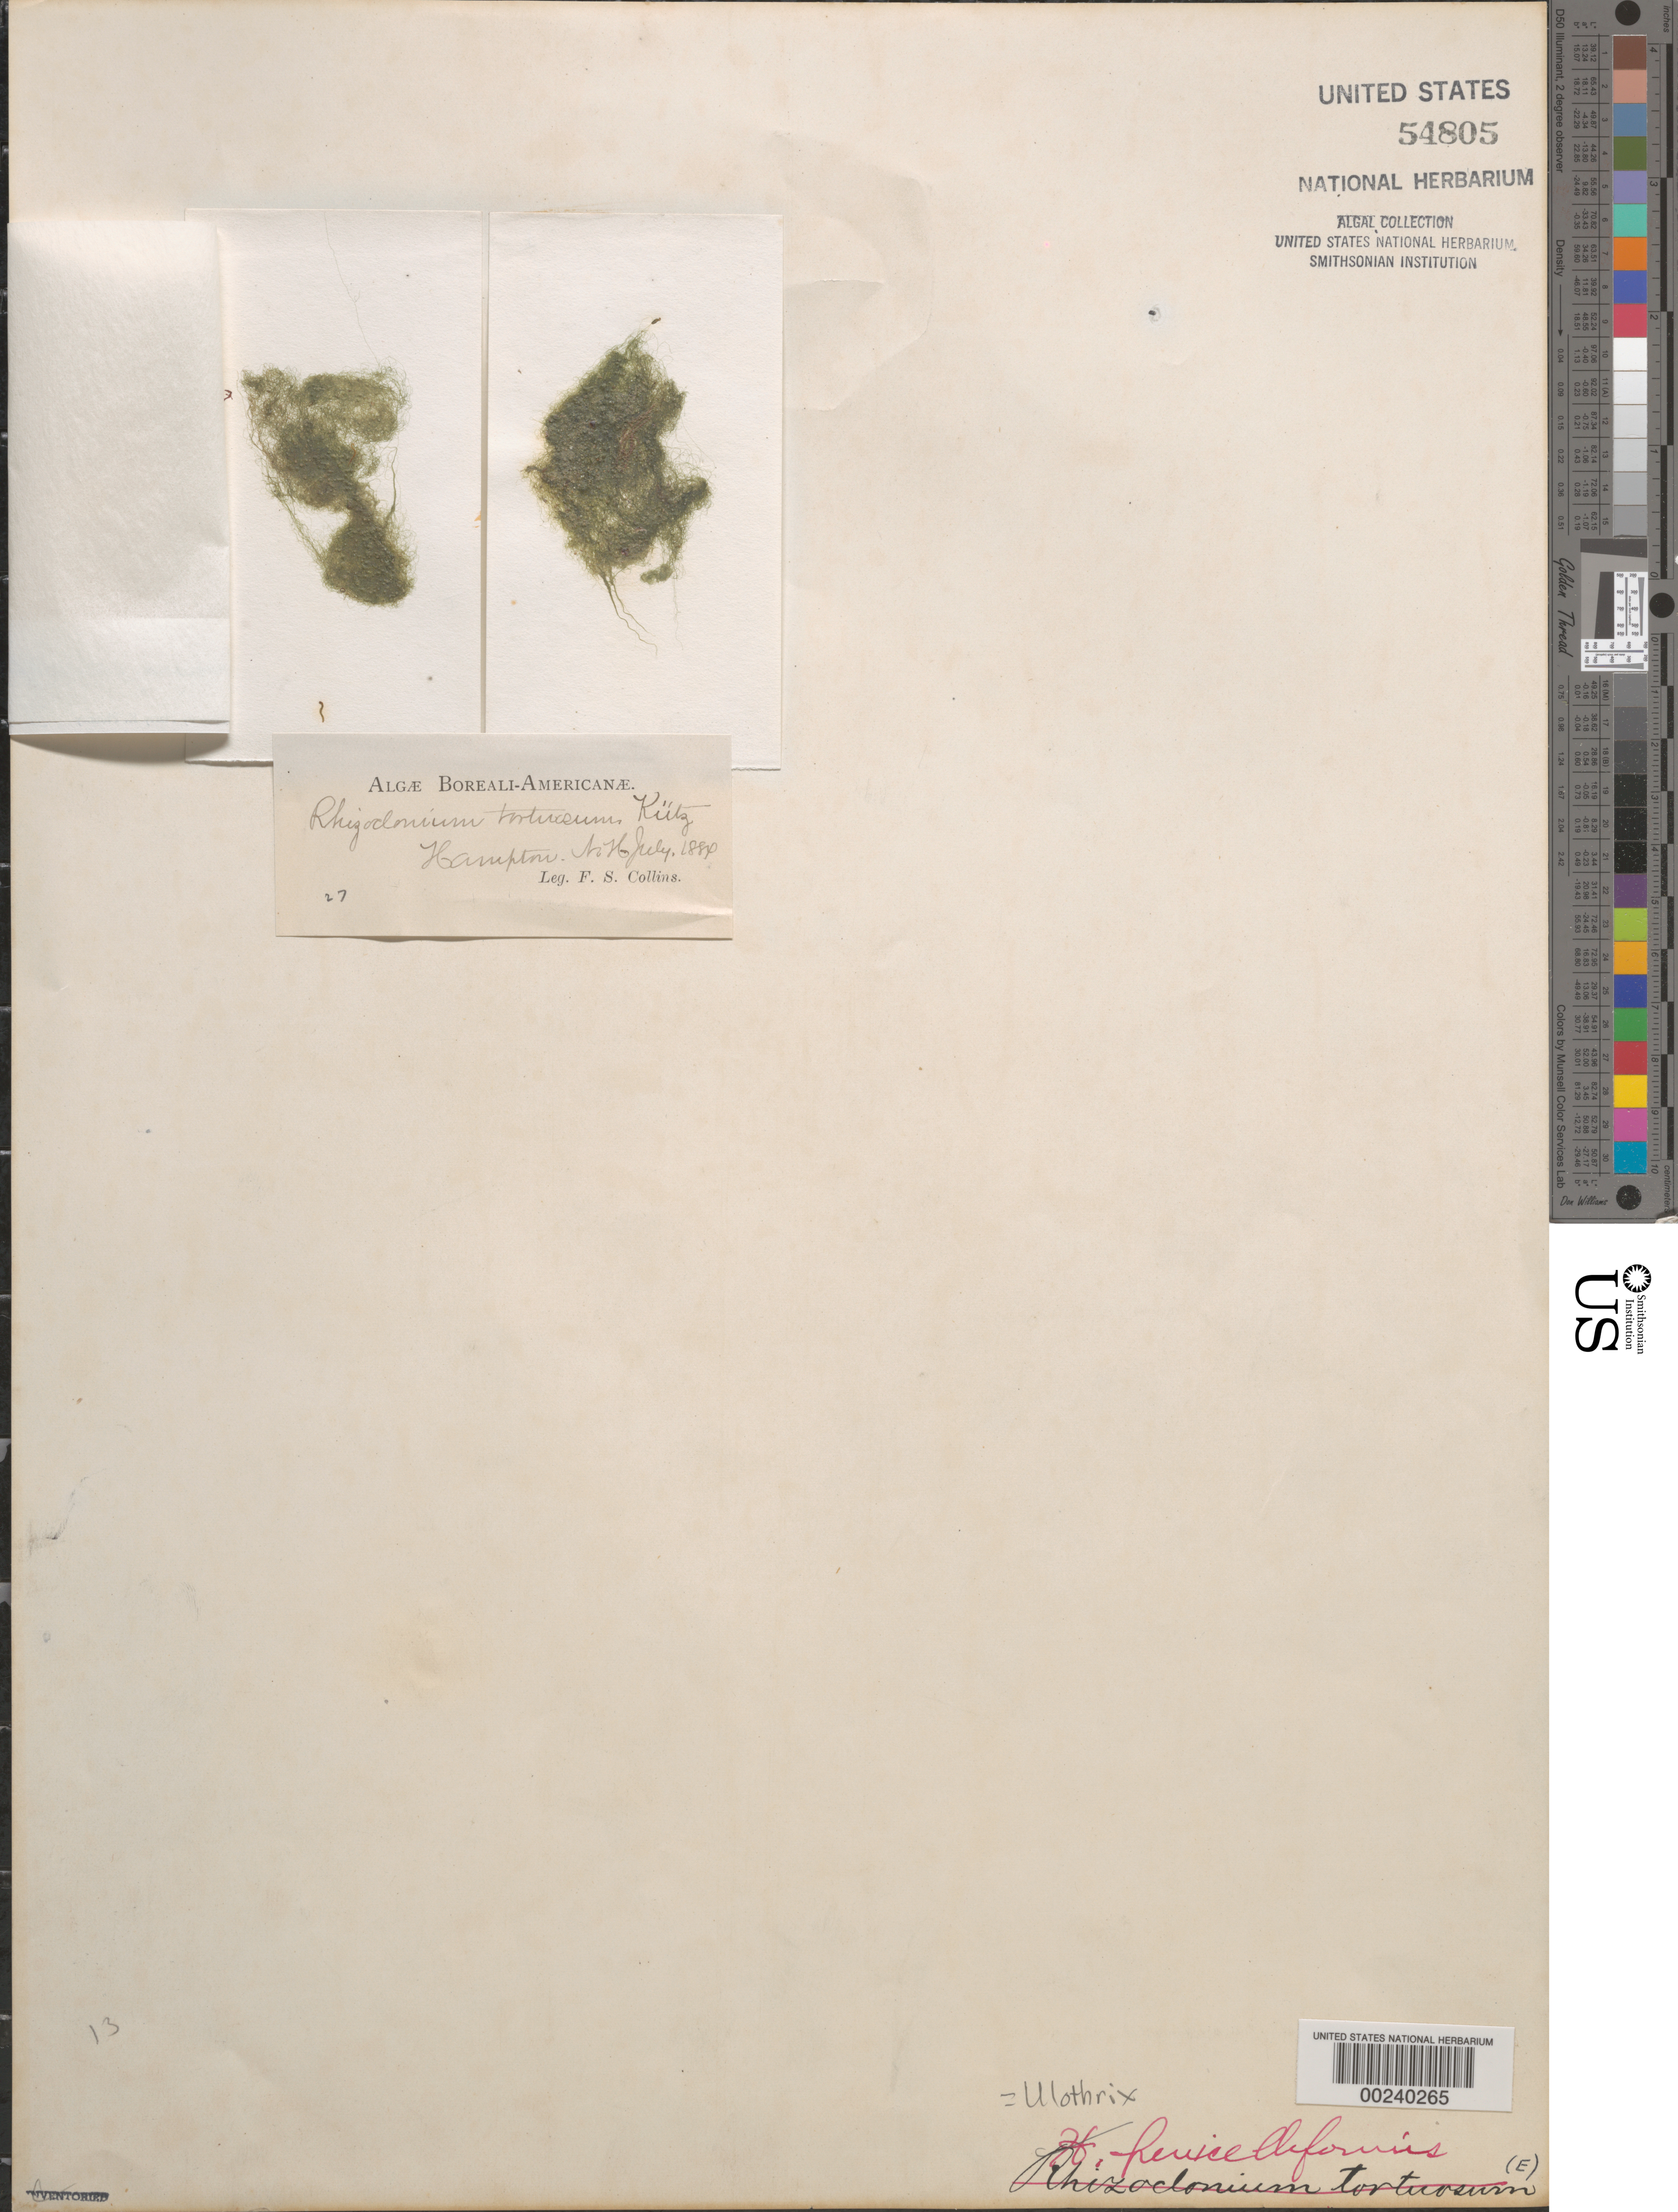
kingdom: Plantae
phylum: Chlorophyta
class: Ulvophyceae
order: Ulotrichales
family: Ulotrichaceae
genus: Urospora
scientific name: Urospora penicilliformis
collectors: F. Collins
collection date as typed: Jul 1884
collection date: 1884-07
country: United States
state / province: New Hampshire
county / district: Rockingham County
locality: Hampton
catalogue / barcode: US 54805